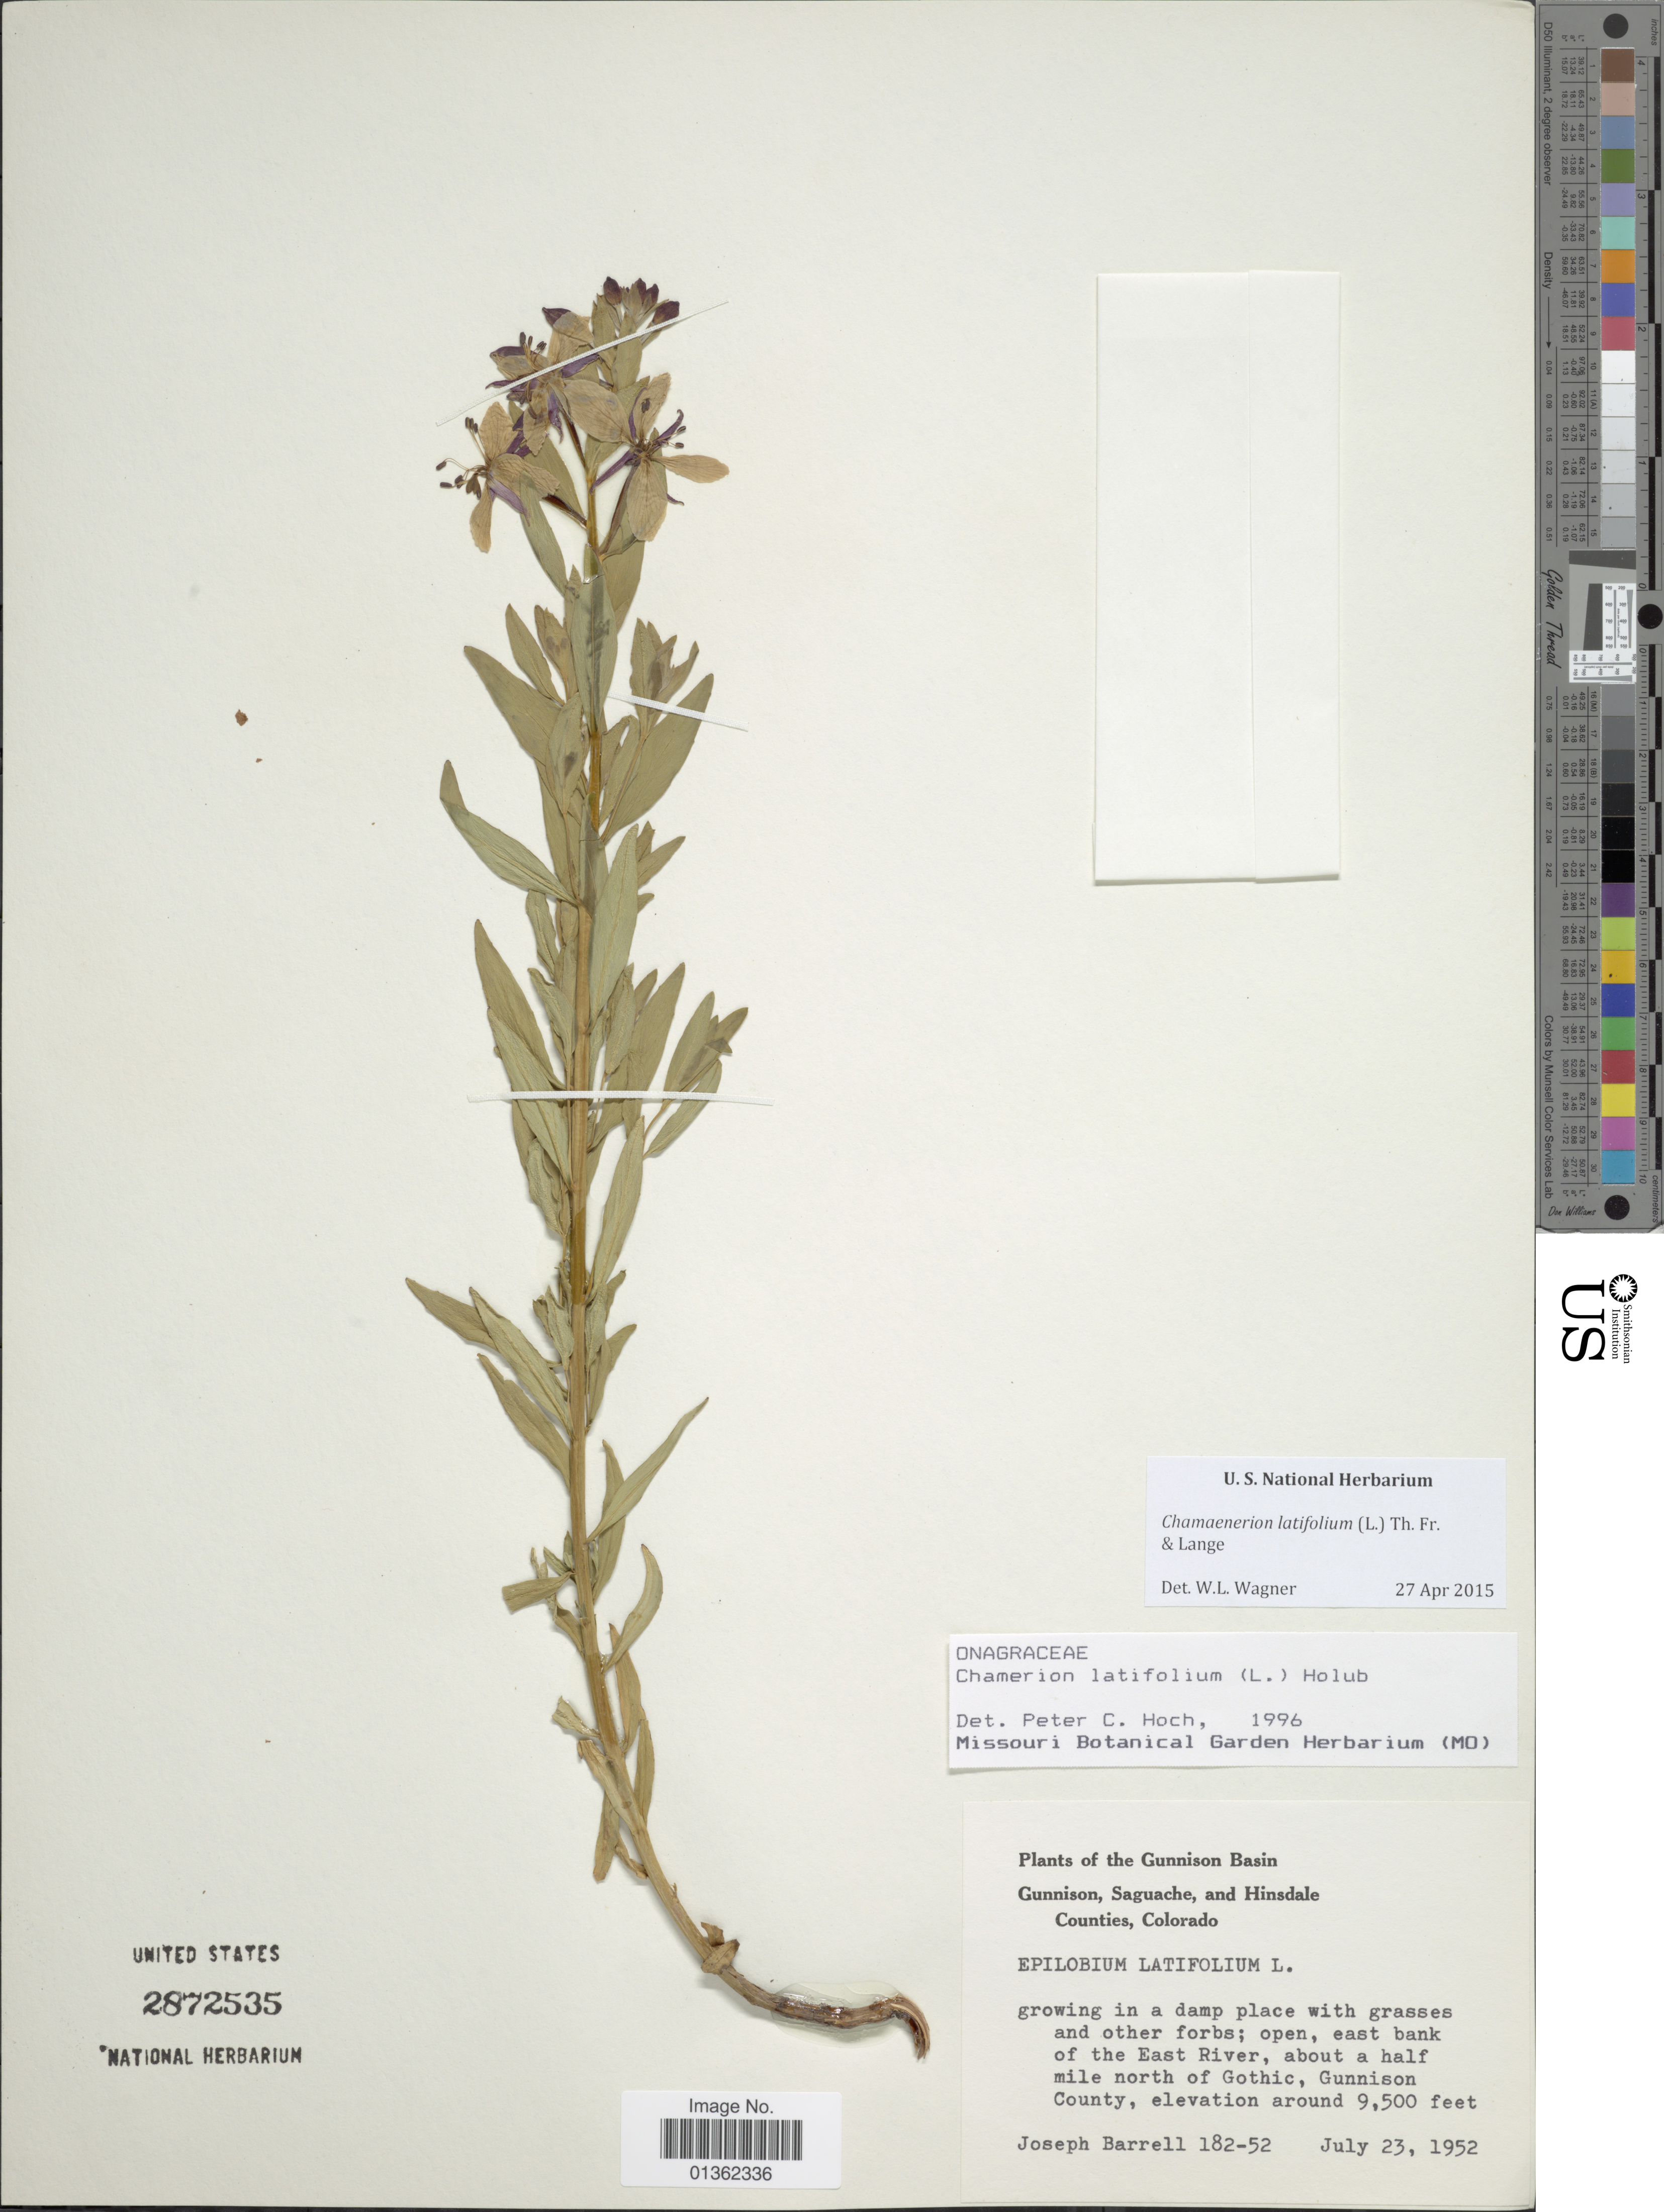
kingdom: Plantae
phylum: Tracheophyta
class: Magnoliopsida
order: Myrtales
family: Onagraceae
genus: Chamaenerion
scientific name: Chamaenerion latifolium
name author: (L.) Th. Fr. & Lange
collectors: J. Barrell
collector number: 182-52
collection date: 1952-07-23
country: United States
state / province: Colorado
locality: Gunnison Basin. Saguache, and Hinsdale Counties. Open, east bank of the East River, about a half mile north of Gothic.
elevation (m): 2896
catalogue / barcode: US 2872535